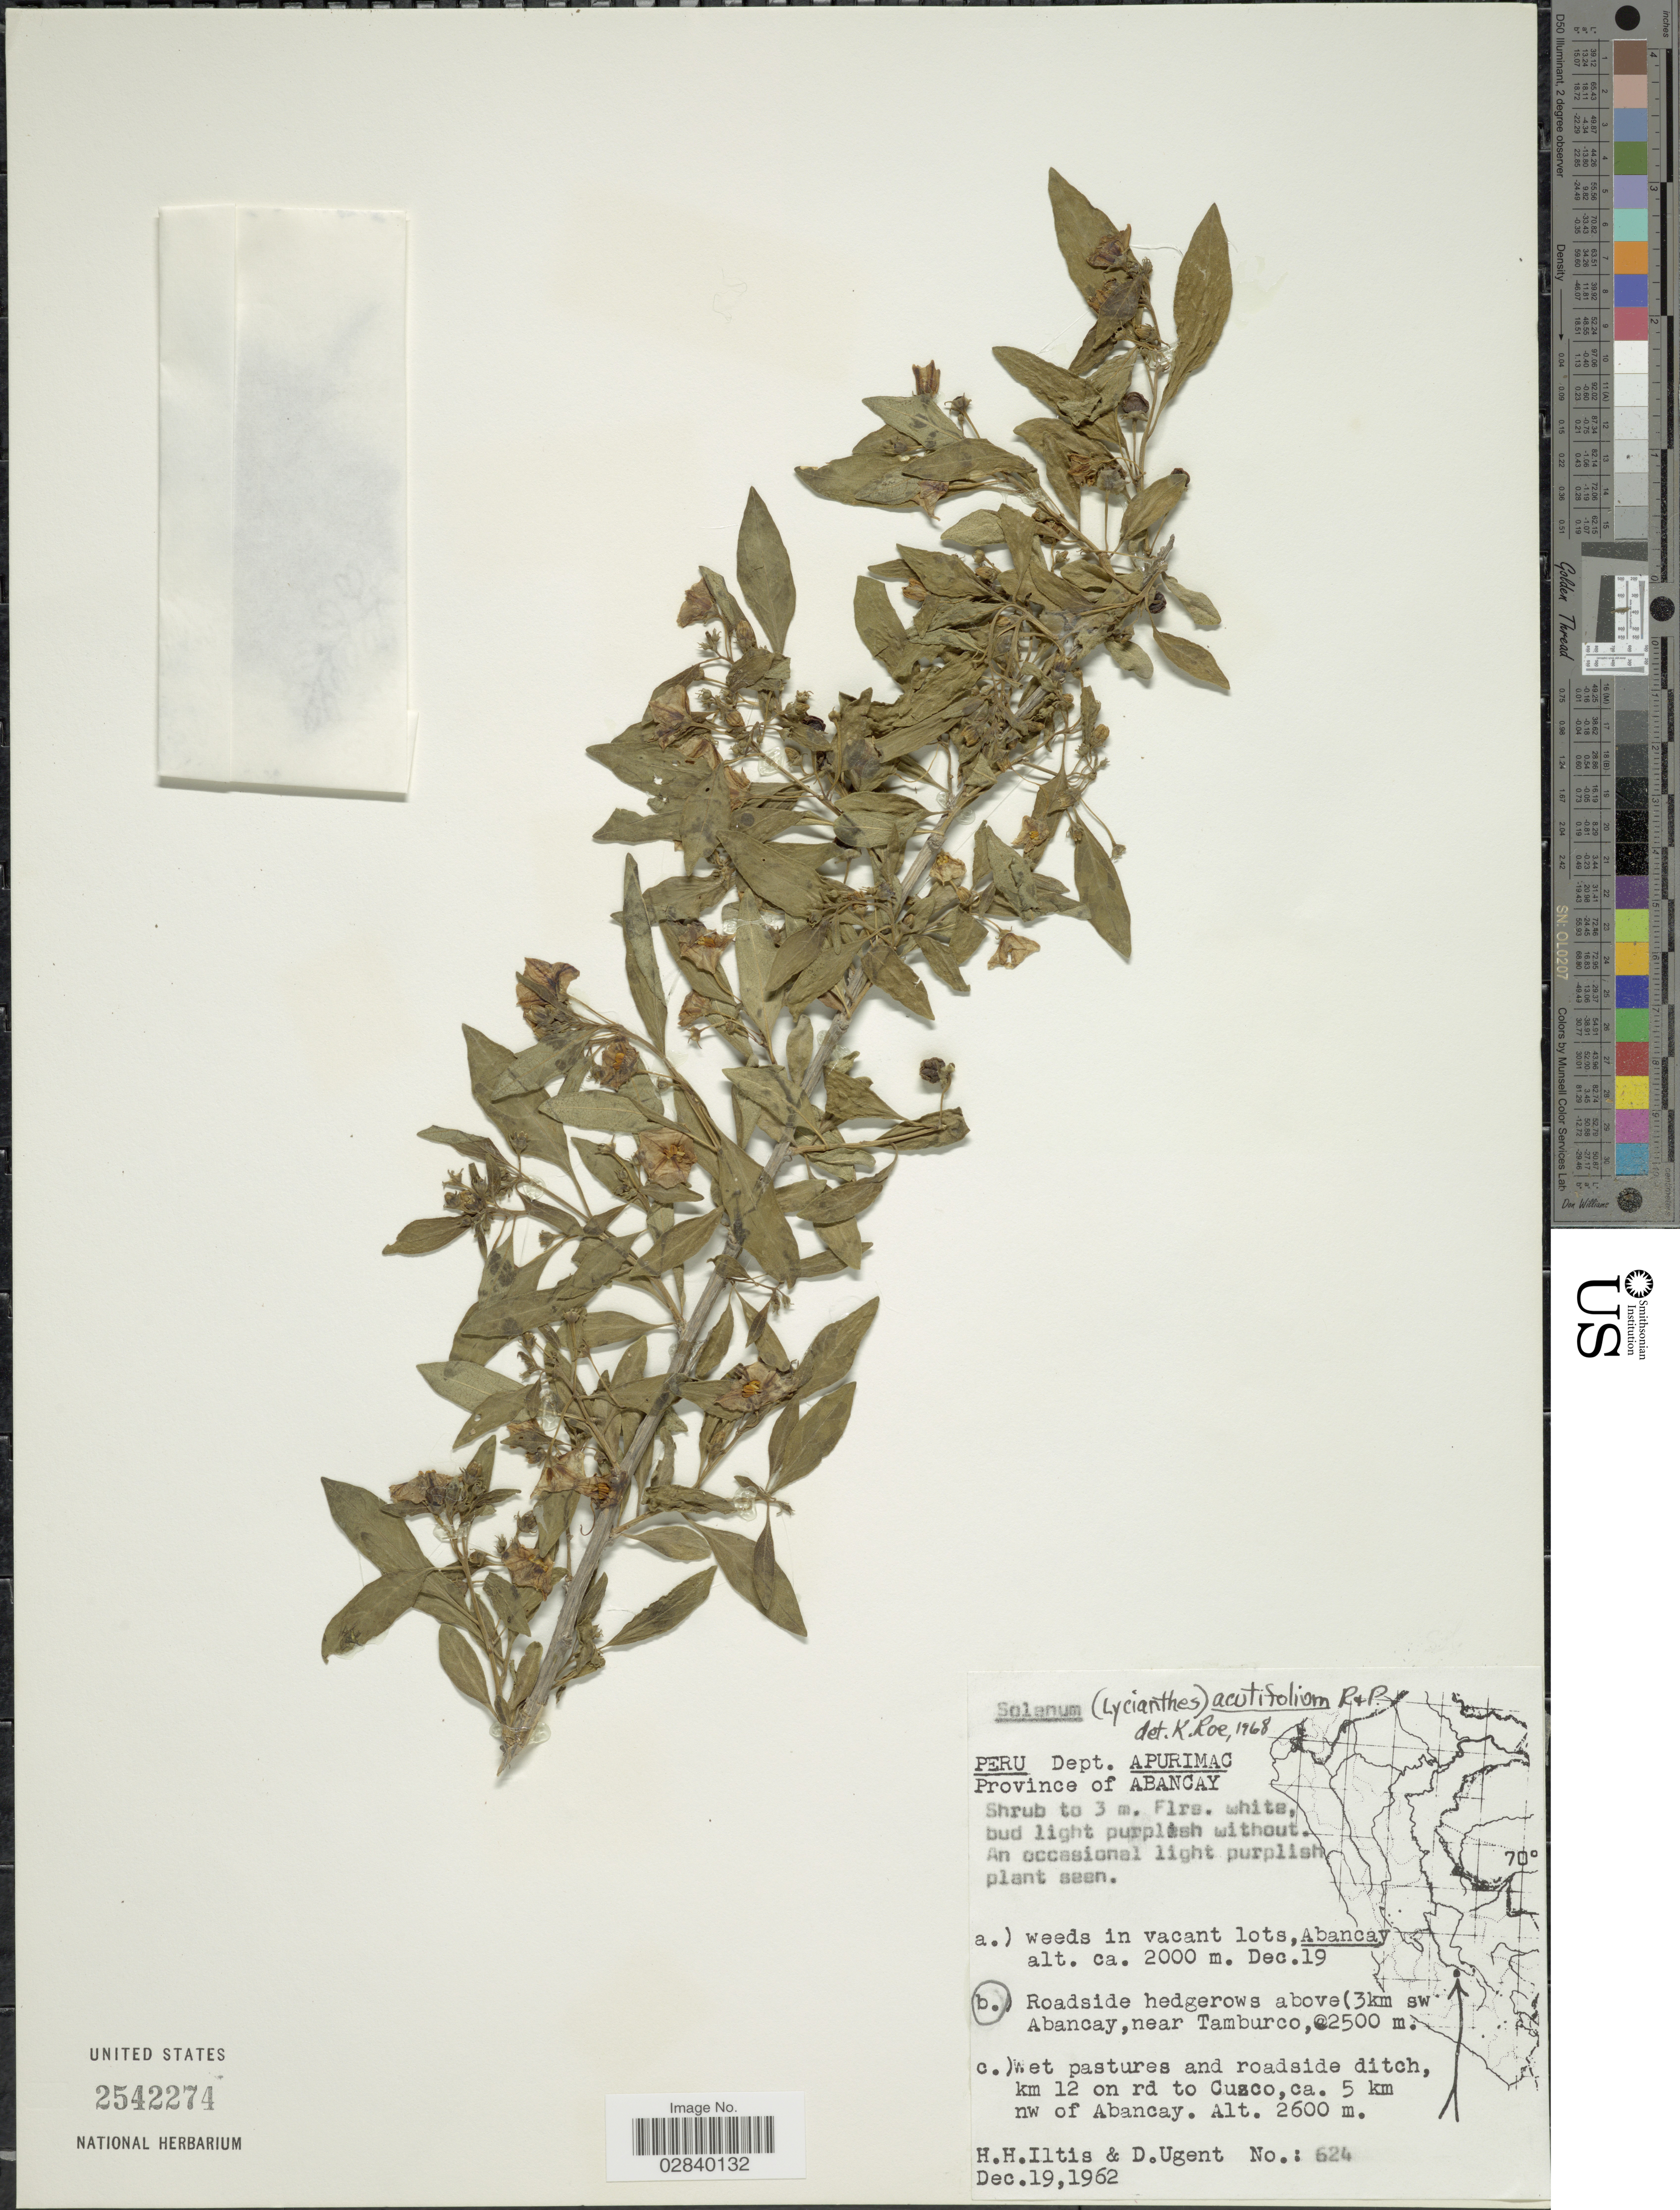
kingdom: Plantae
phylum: Tracheophyta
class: Magnoliopsida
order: Solanales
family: Solanaceae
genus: Lycianthes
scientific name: Lycianthes acutifolia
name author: (Ruiz & Pav.) Bitter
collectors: H. H. Iltis & D. Ugent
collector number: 624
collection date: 1962-12-19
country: Peru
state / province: Apurímac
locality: Dept. Apurimac. Province of Abancay. Roadside hedgerows above (3km sw Abancay, near Tamburco.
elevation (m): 2500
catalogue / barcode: US 2542274